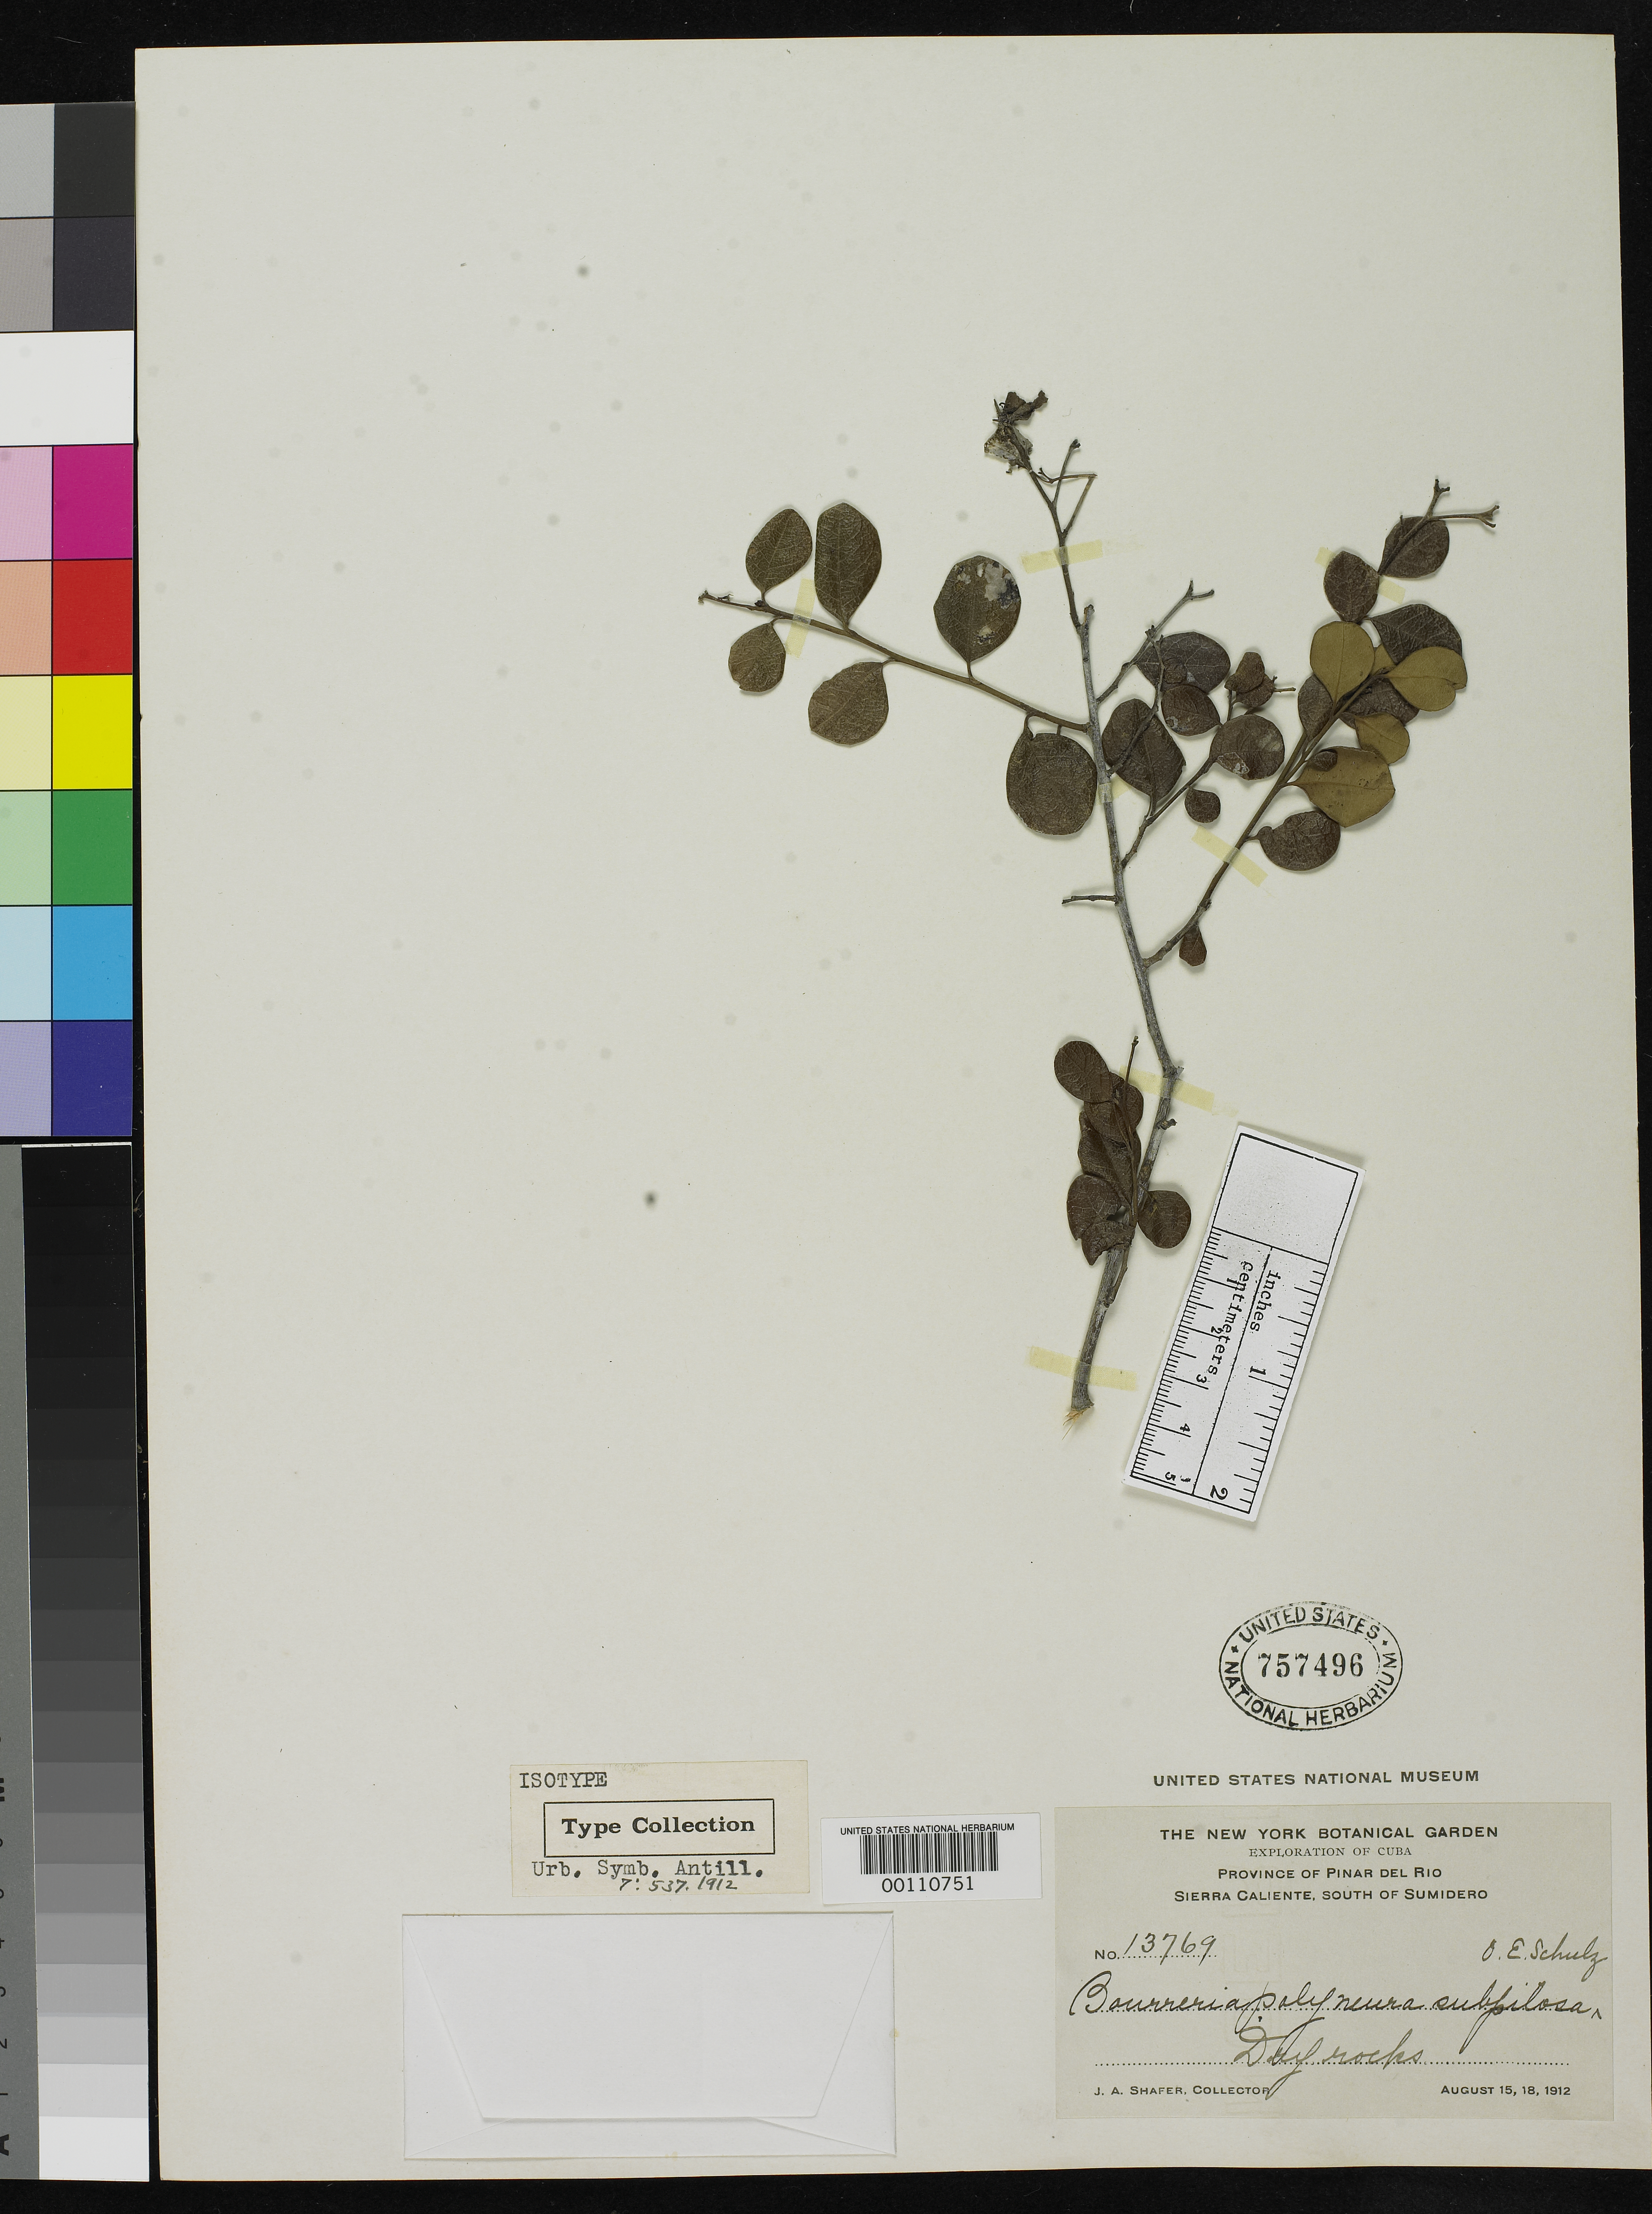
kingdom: Plantae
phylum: Tracheophyta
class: Magnoliopsida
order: Boraginales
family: Ehretiaceae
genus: Bourreria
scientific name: Bourreria polyneura var. subpilosa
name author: O.E. Schulz in Urb.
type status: Isotype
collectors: J. A. Shafer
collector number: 13769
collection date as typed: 15 Aug 1912 to 18 Aug 1912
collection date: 1912-08-15/1912-08-18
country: Cuba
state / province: Pinar del Río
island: Greater Antilles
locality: Sierra Caliente.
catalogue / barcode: US 757496